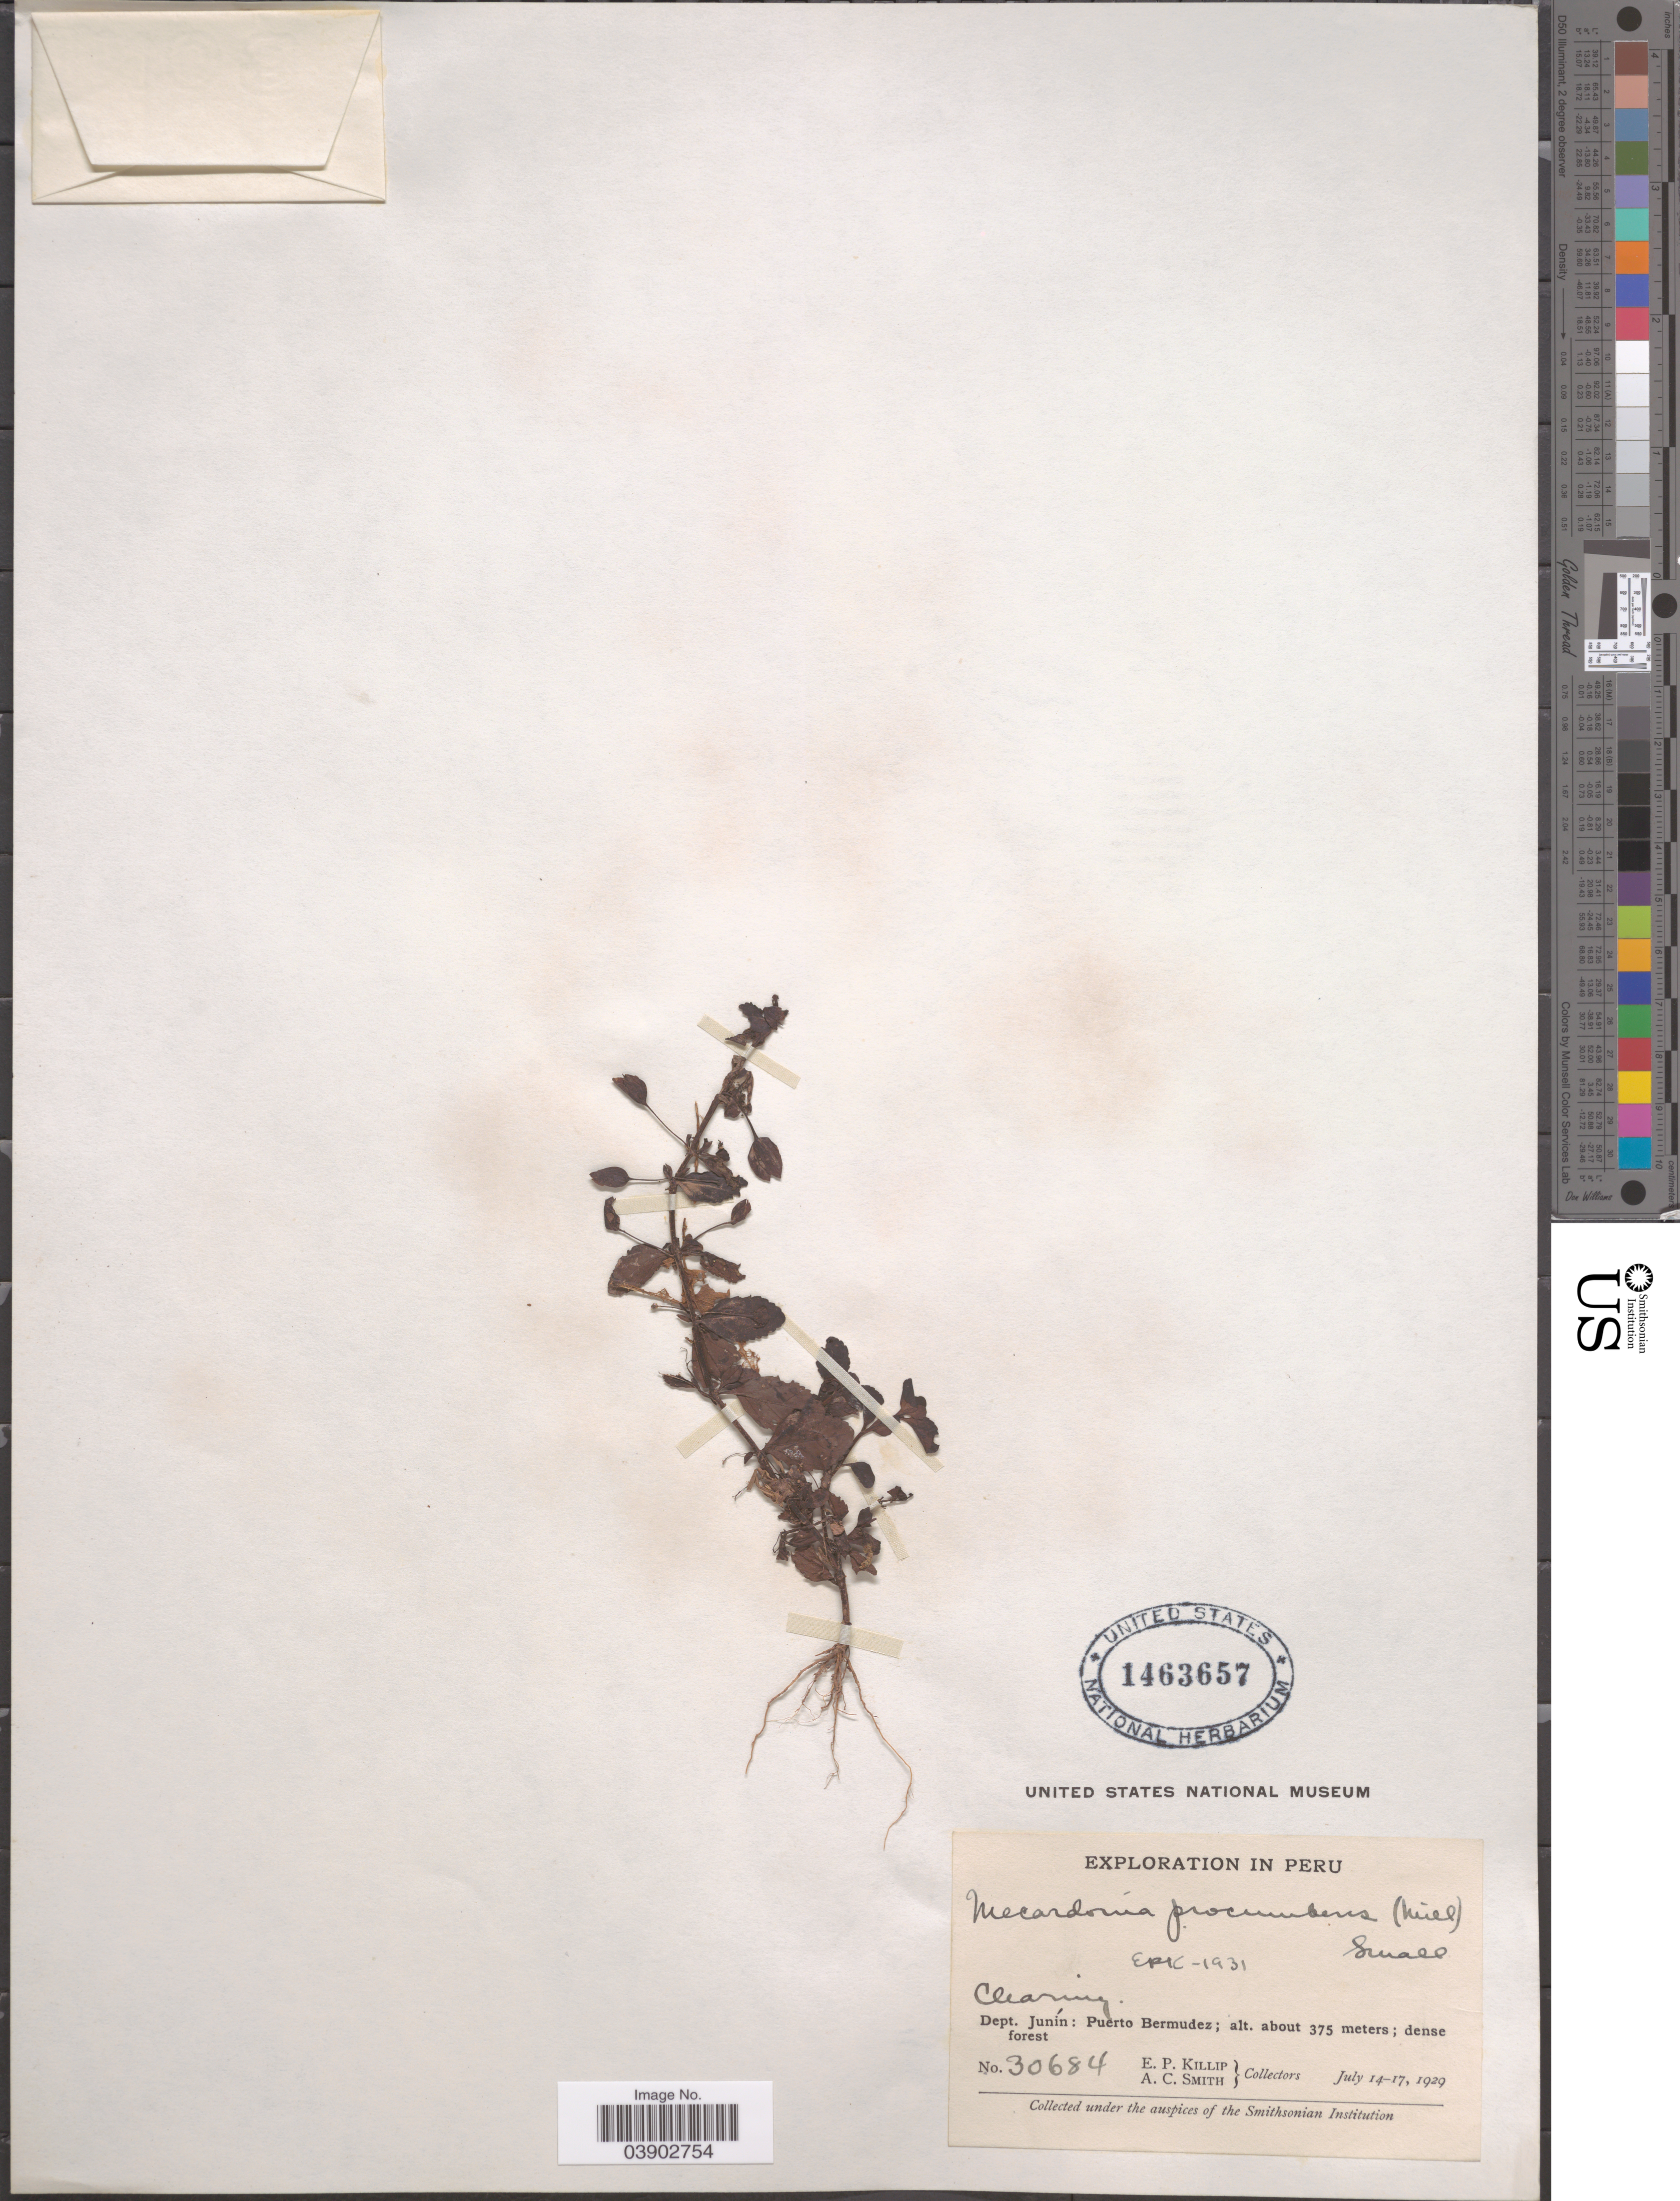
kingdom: Plantae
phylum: Tracheophyta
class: Magnoliopsida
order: Lamiales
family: Plantaginaceae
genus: Mecardonia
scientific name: Mecardonia procumbens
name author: (Mill.) Small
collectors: E. P. Killip & A. C. Smith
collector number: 30684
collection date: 1929-07-14/1929-07-17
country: Peru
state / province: Junín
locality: Dept. Junín: Puerto Bermudez.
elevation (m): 375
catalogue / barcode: US 1463657